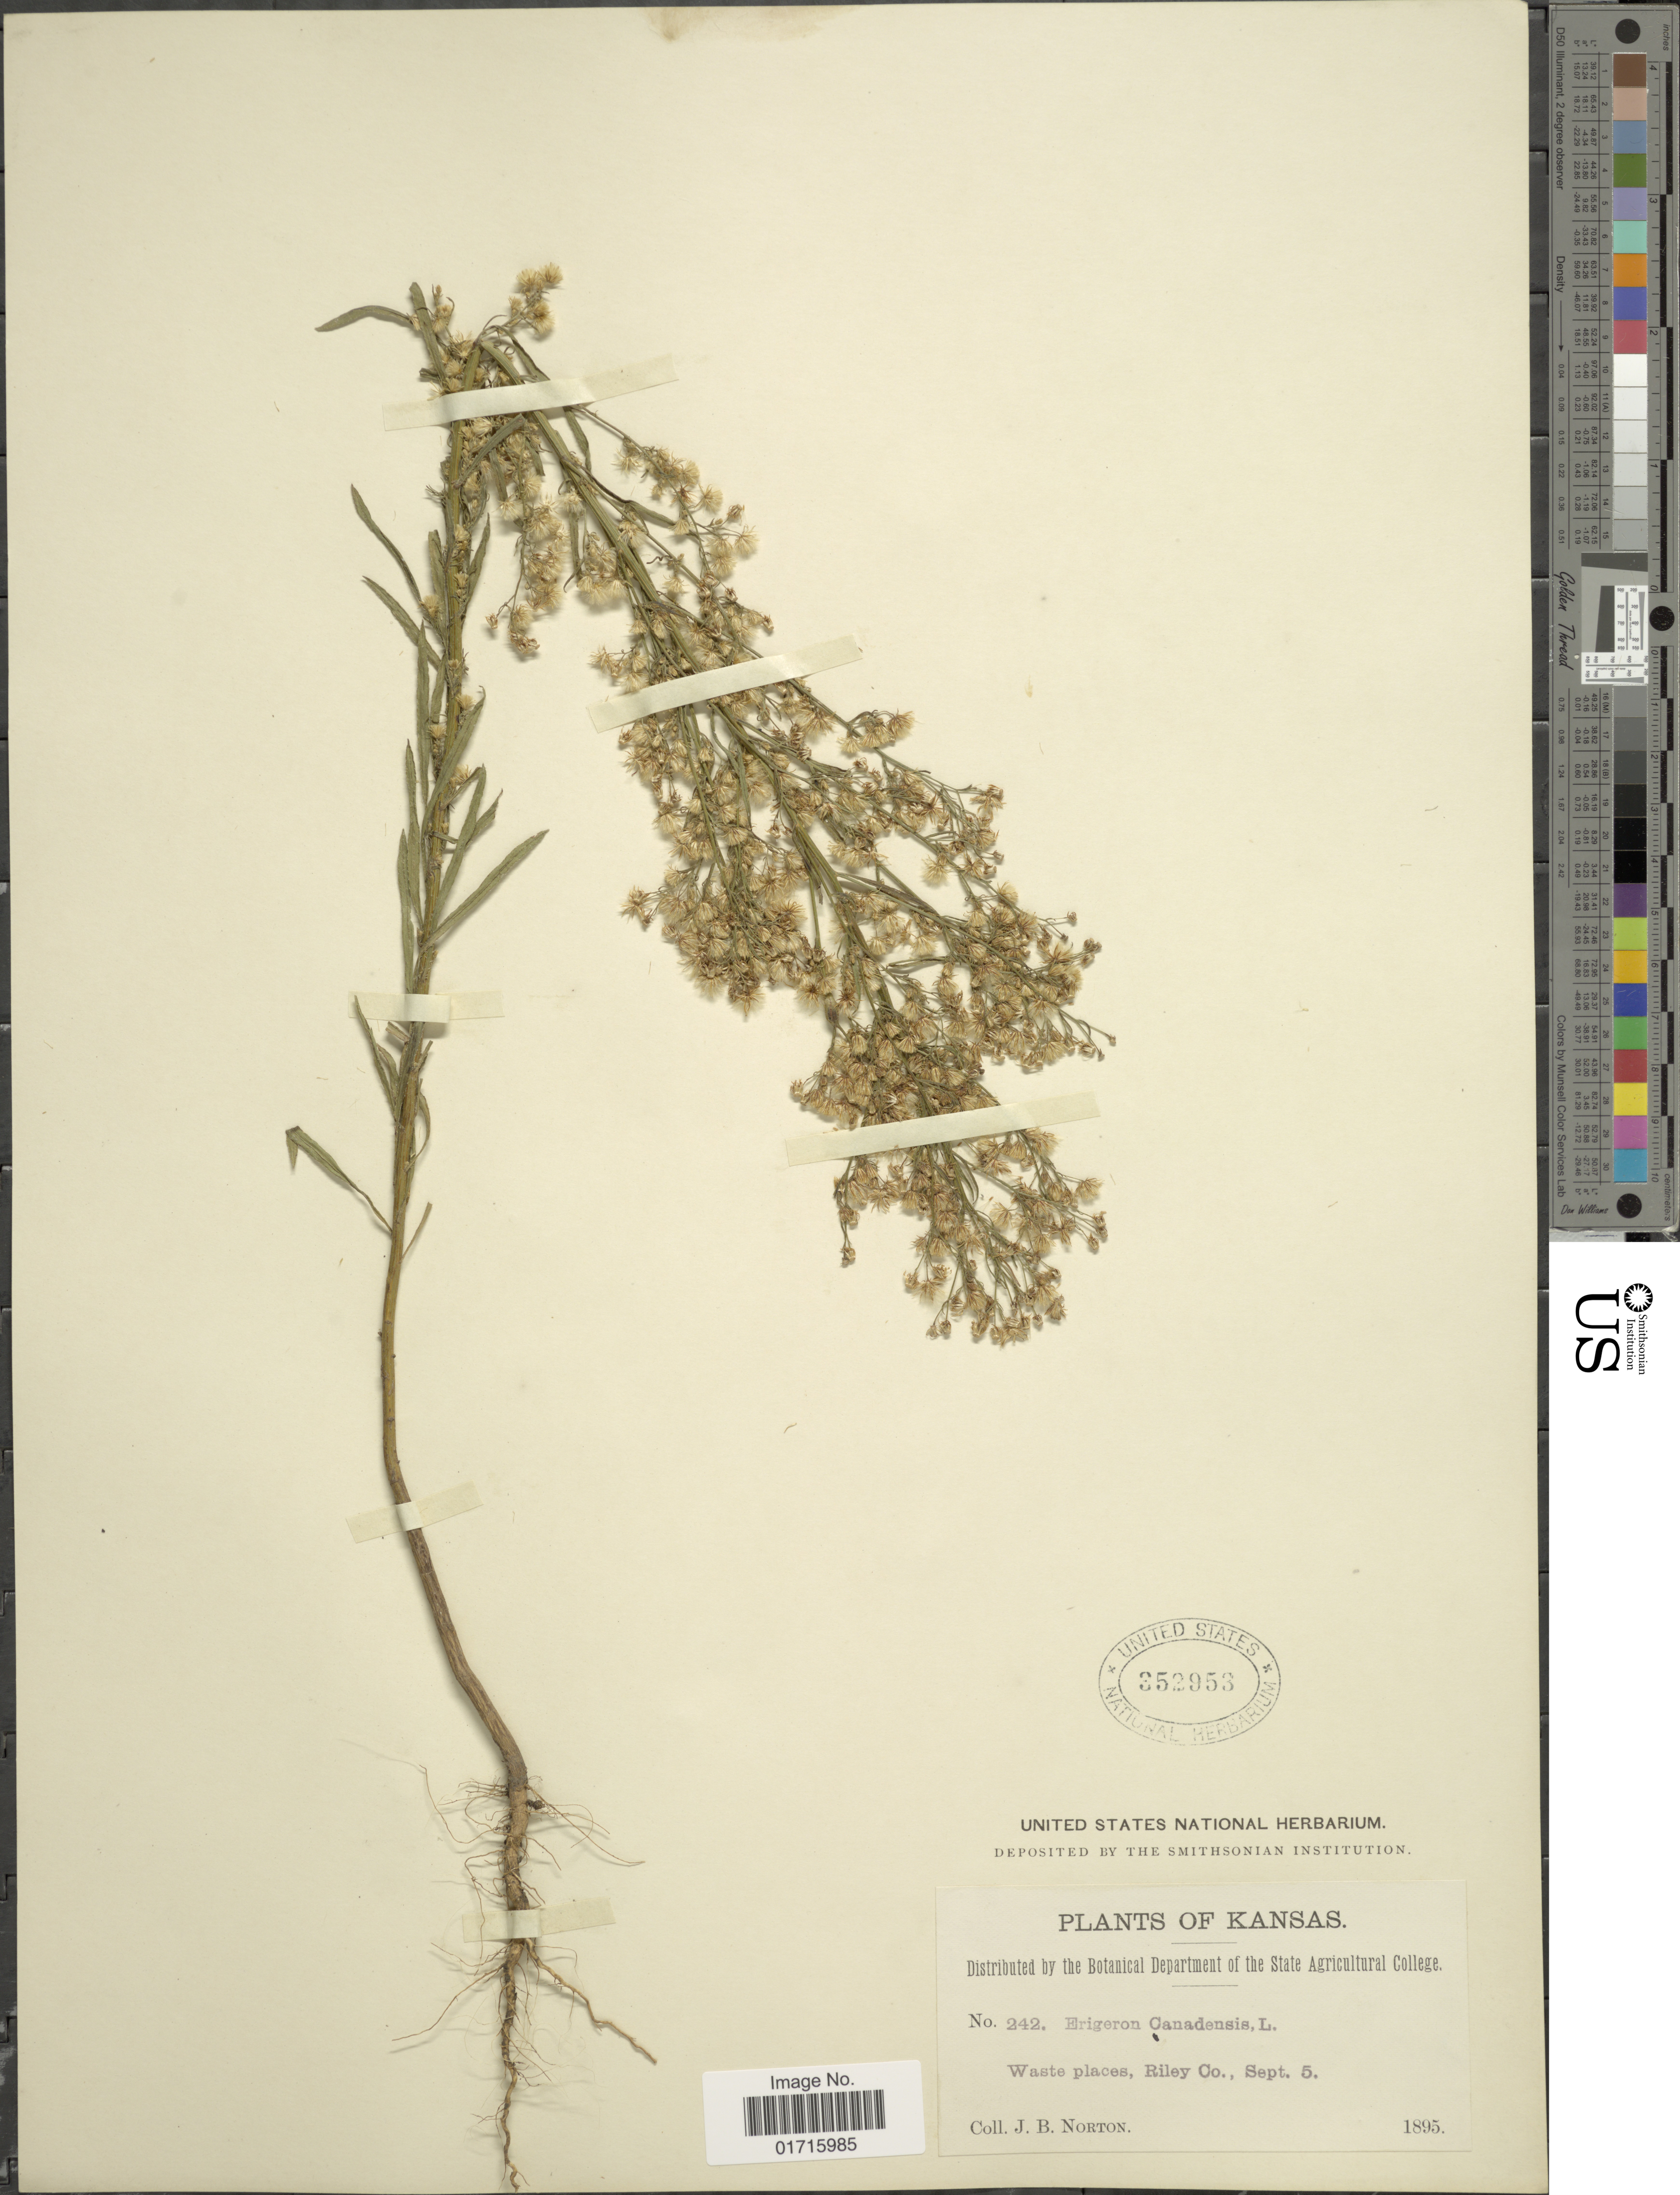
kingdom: Plantae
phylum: Tracheophyta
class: Magnoliopsida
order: Asterales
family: Asteraceae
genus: Conyza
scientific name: Conyza canadensis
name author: (L.) Cronq.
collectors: J. B. Norton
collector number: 242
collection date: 1896-09-05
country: United States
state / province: Kansas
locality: Waste places. Riley Co.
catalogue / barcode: US 352953